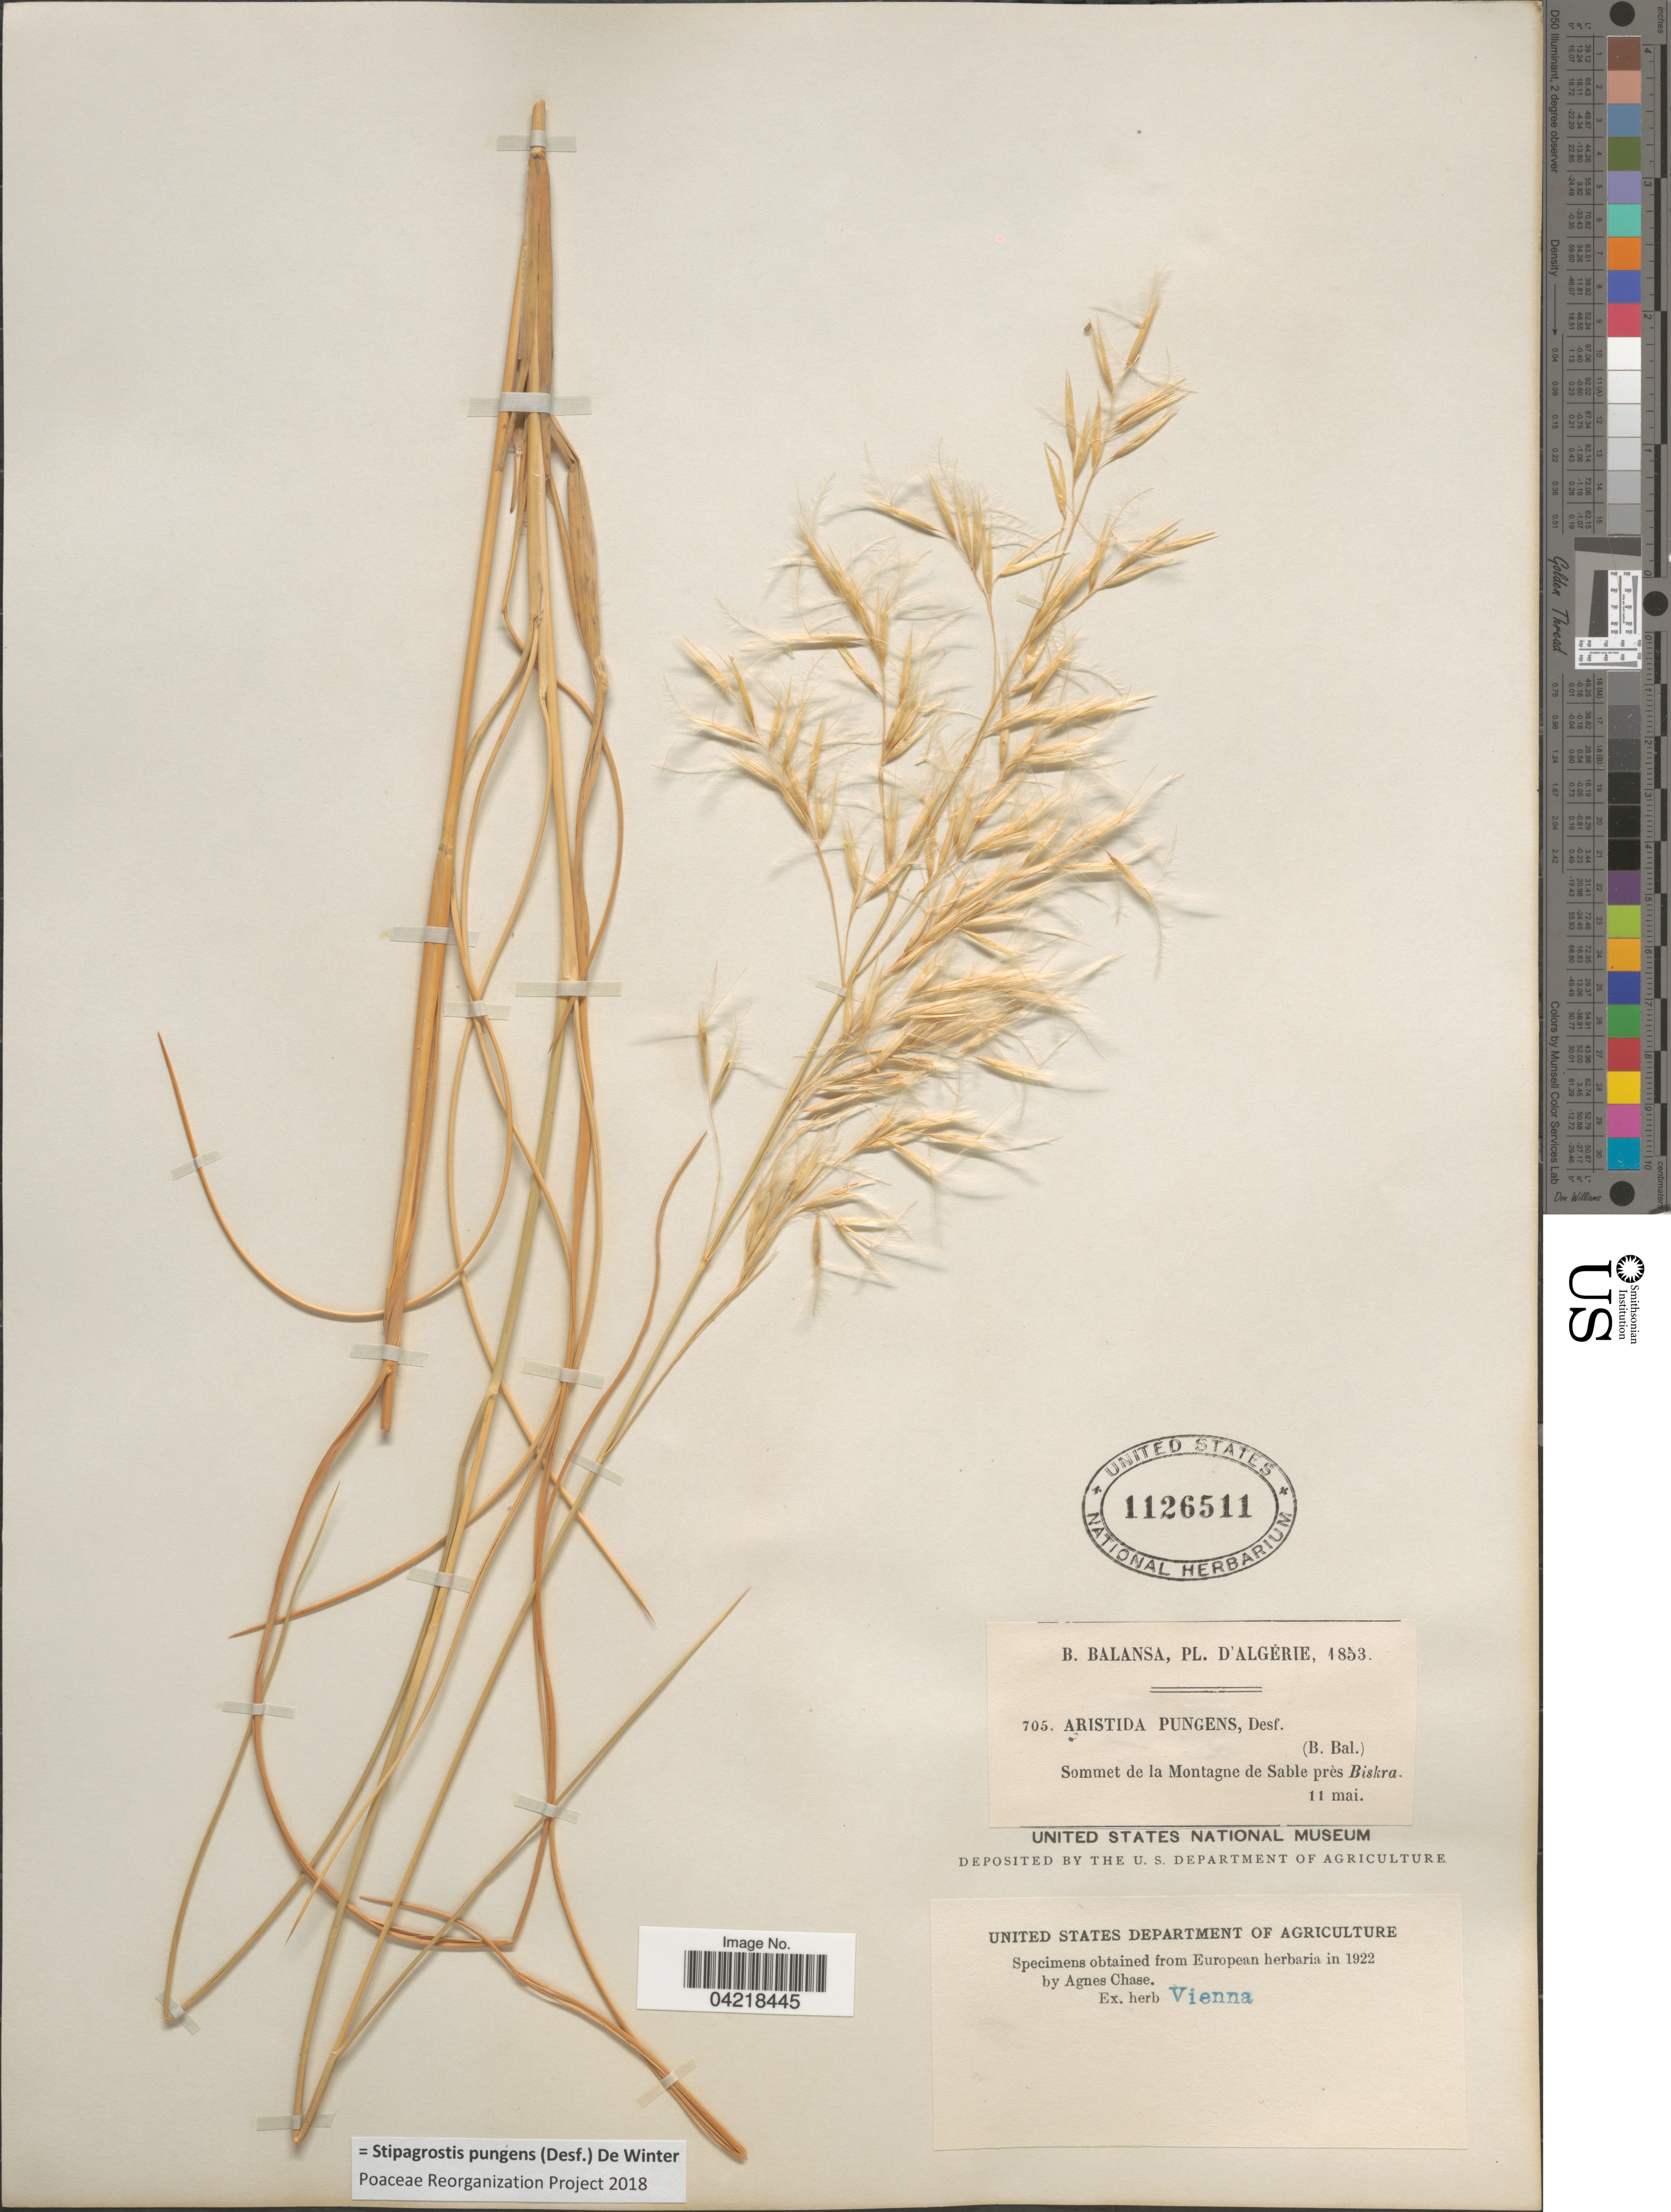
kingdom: Plantae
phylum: Tracheophyta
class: Liliopsida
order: Poales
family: Poaceae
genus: Stipagrostis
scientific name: Stipagrostis pungens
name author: (Desf.) De Winter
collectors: B. Balansa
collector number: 705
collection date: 1853-05-11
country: Algeria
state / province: Biskra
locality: Sommet de la Montagne de Sable près Biskra.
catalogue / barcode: US 1126511